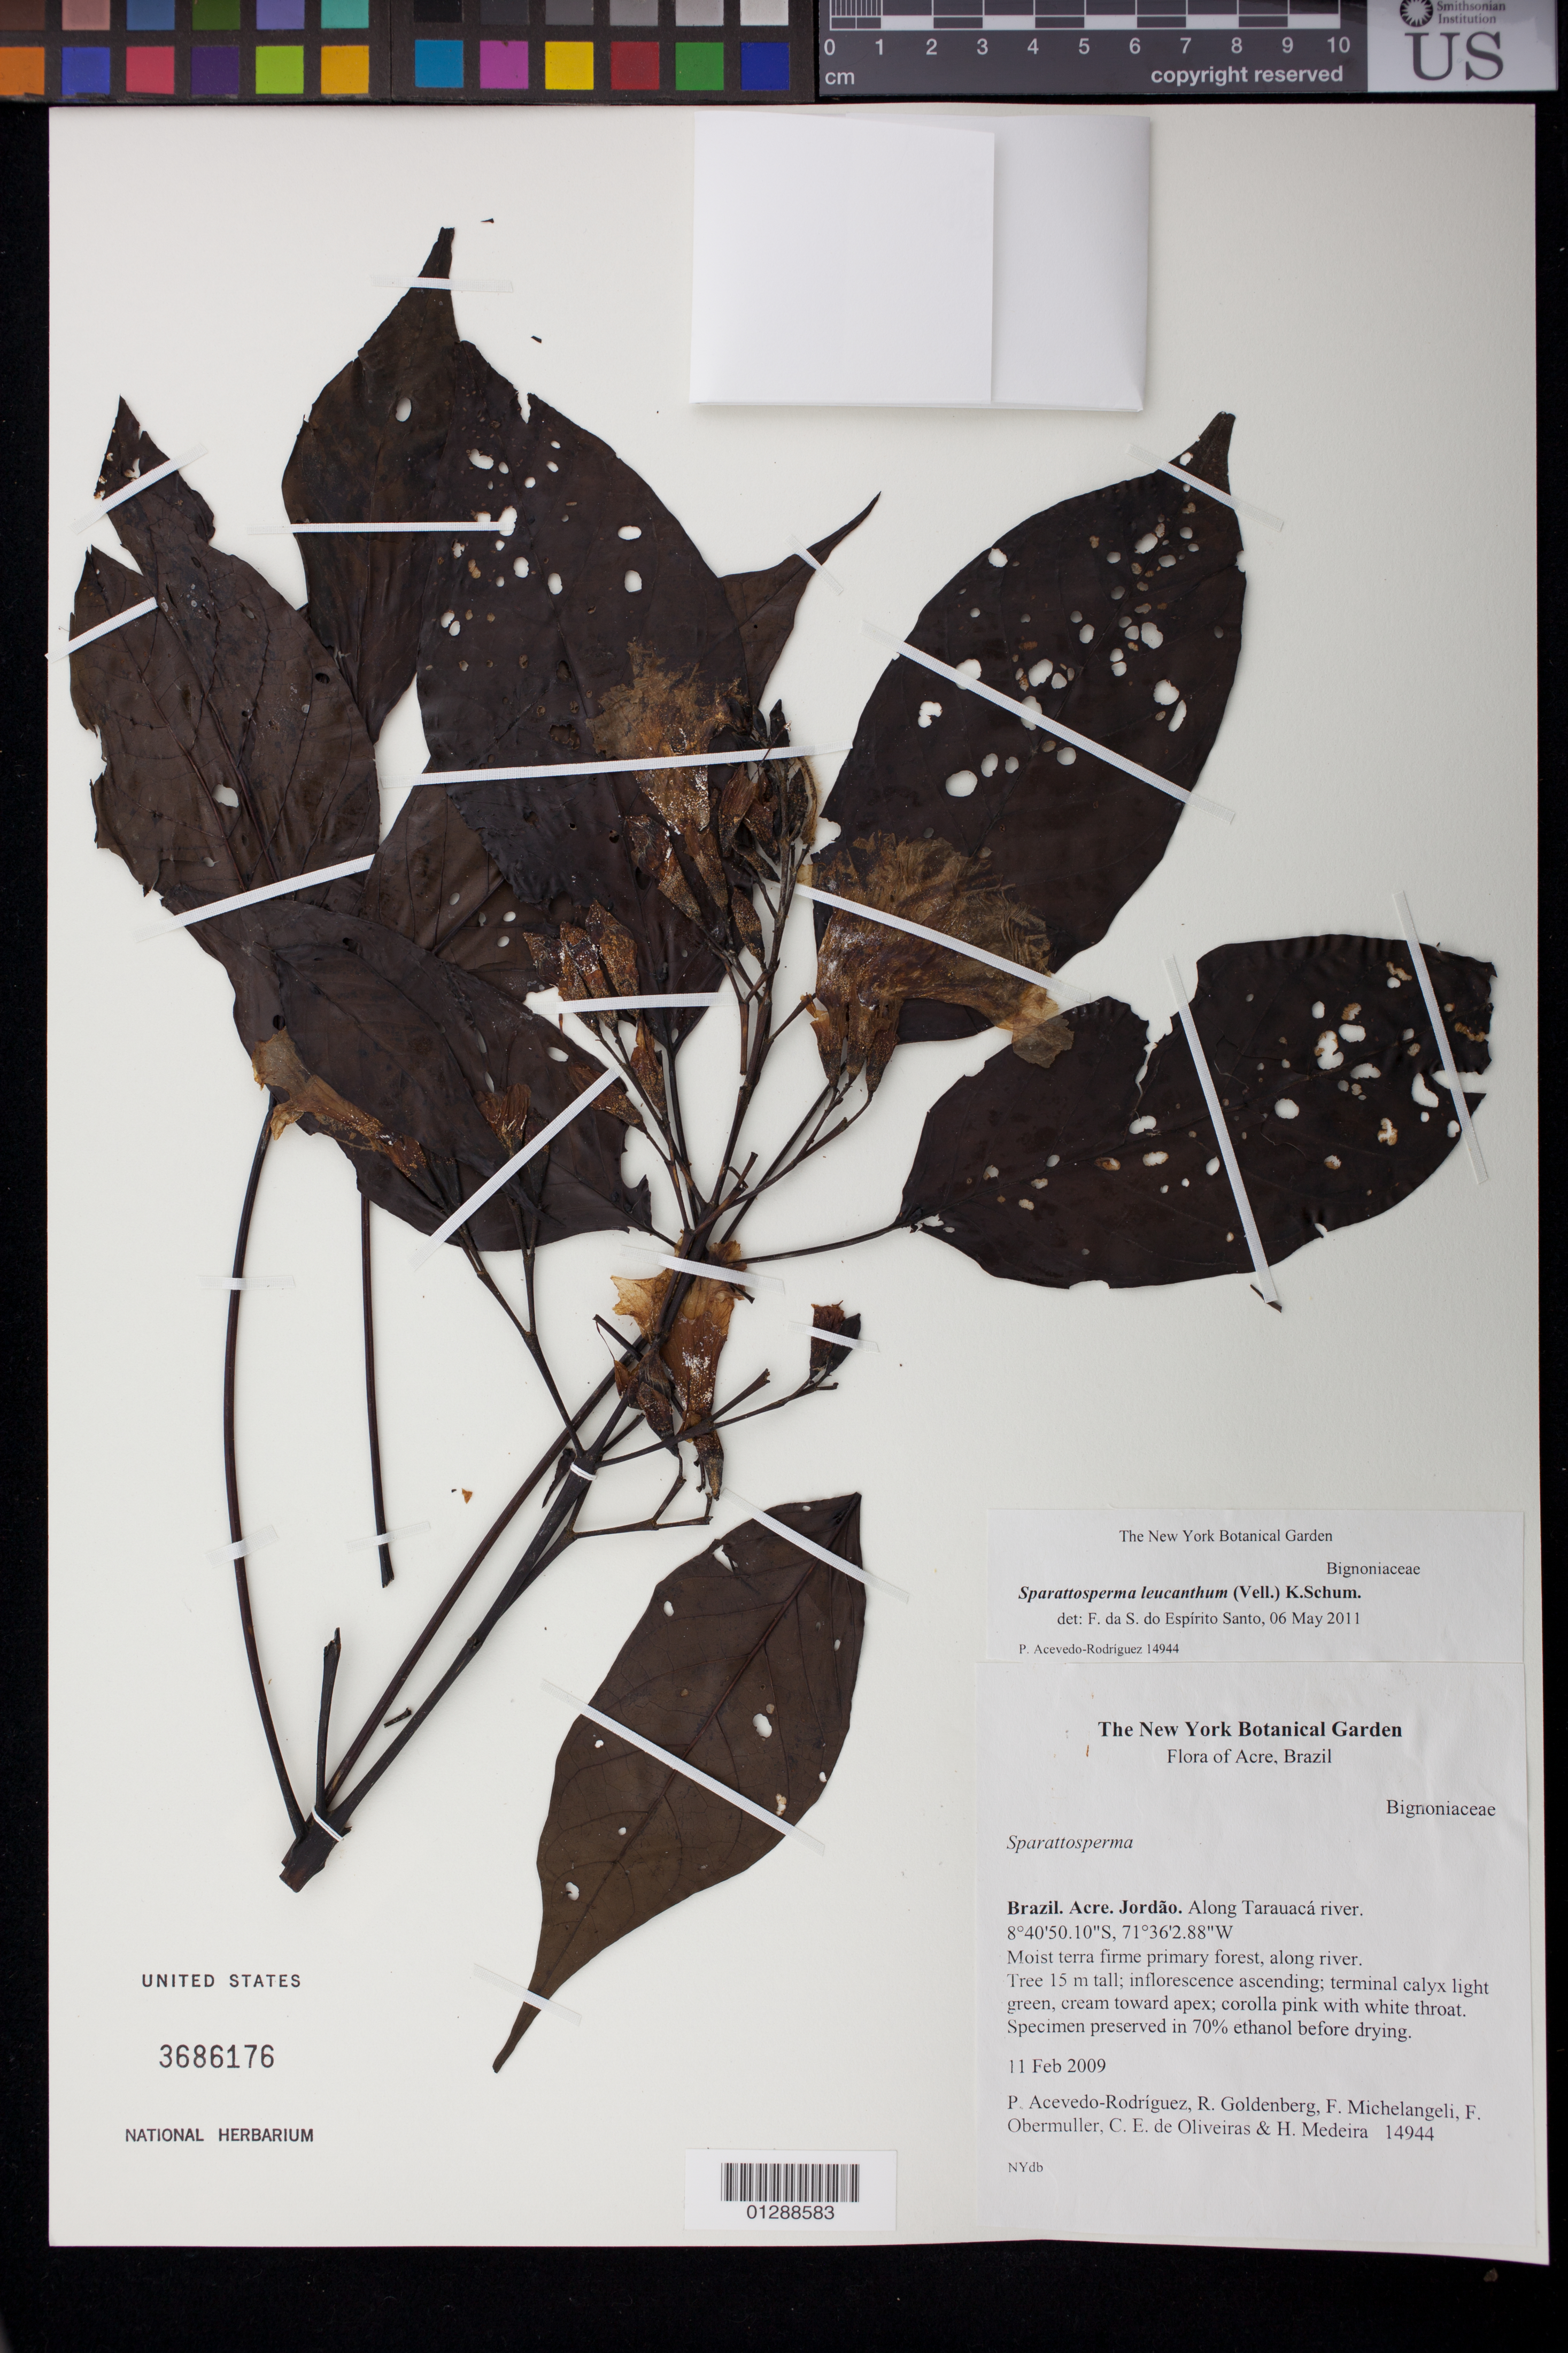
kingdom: Plantae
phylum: Tracheophyta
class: Magnoliopsida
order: Lamiales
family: Bignoniaceae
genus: Sparattosperma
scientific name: Sparattosperma leucanthum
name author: (Vell.) K. Schum.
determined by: Espirito-Santo, F. da S.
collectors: P. Acevedo-Rodr., R. Goldenberg, F. Michelangelli, F. A. Obermuller, C. E. de Oliveiras & H. Medeiro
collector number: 14944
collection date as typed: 11 Feb 2009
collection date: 2009-02-11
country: Brazil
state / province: Acre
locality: Acre; Municipio Jordao. Along Taruaca river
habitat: moist terra firme primary forest, along river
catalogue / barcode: US 3686176